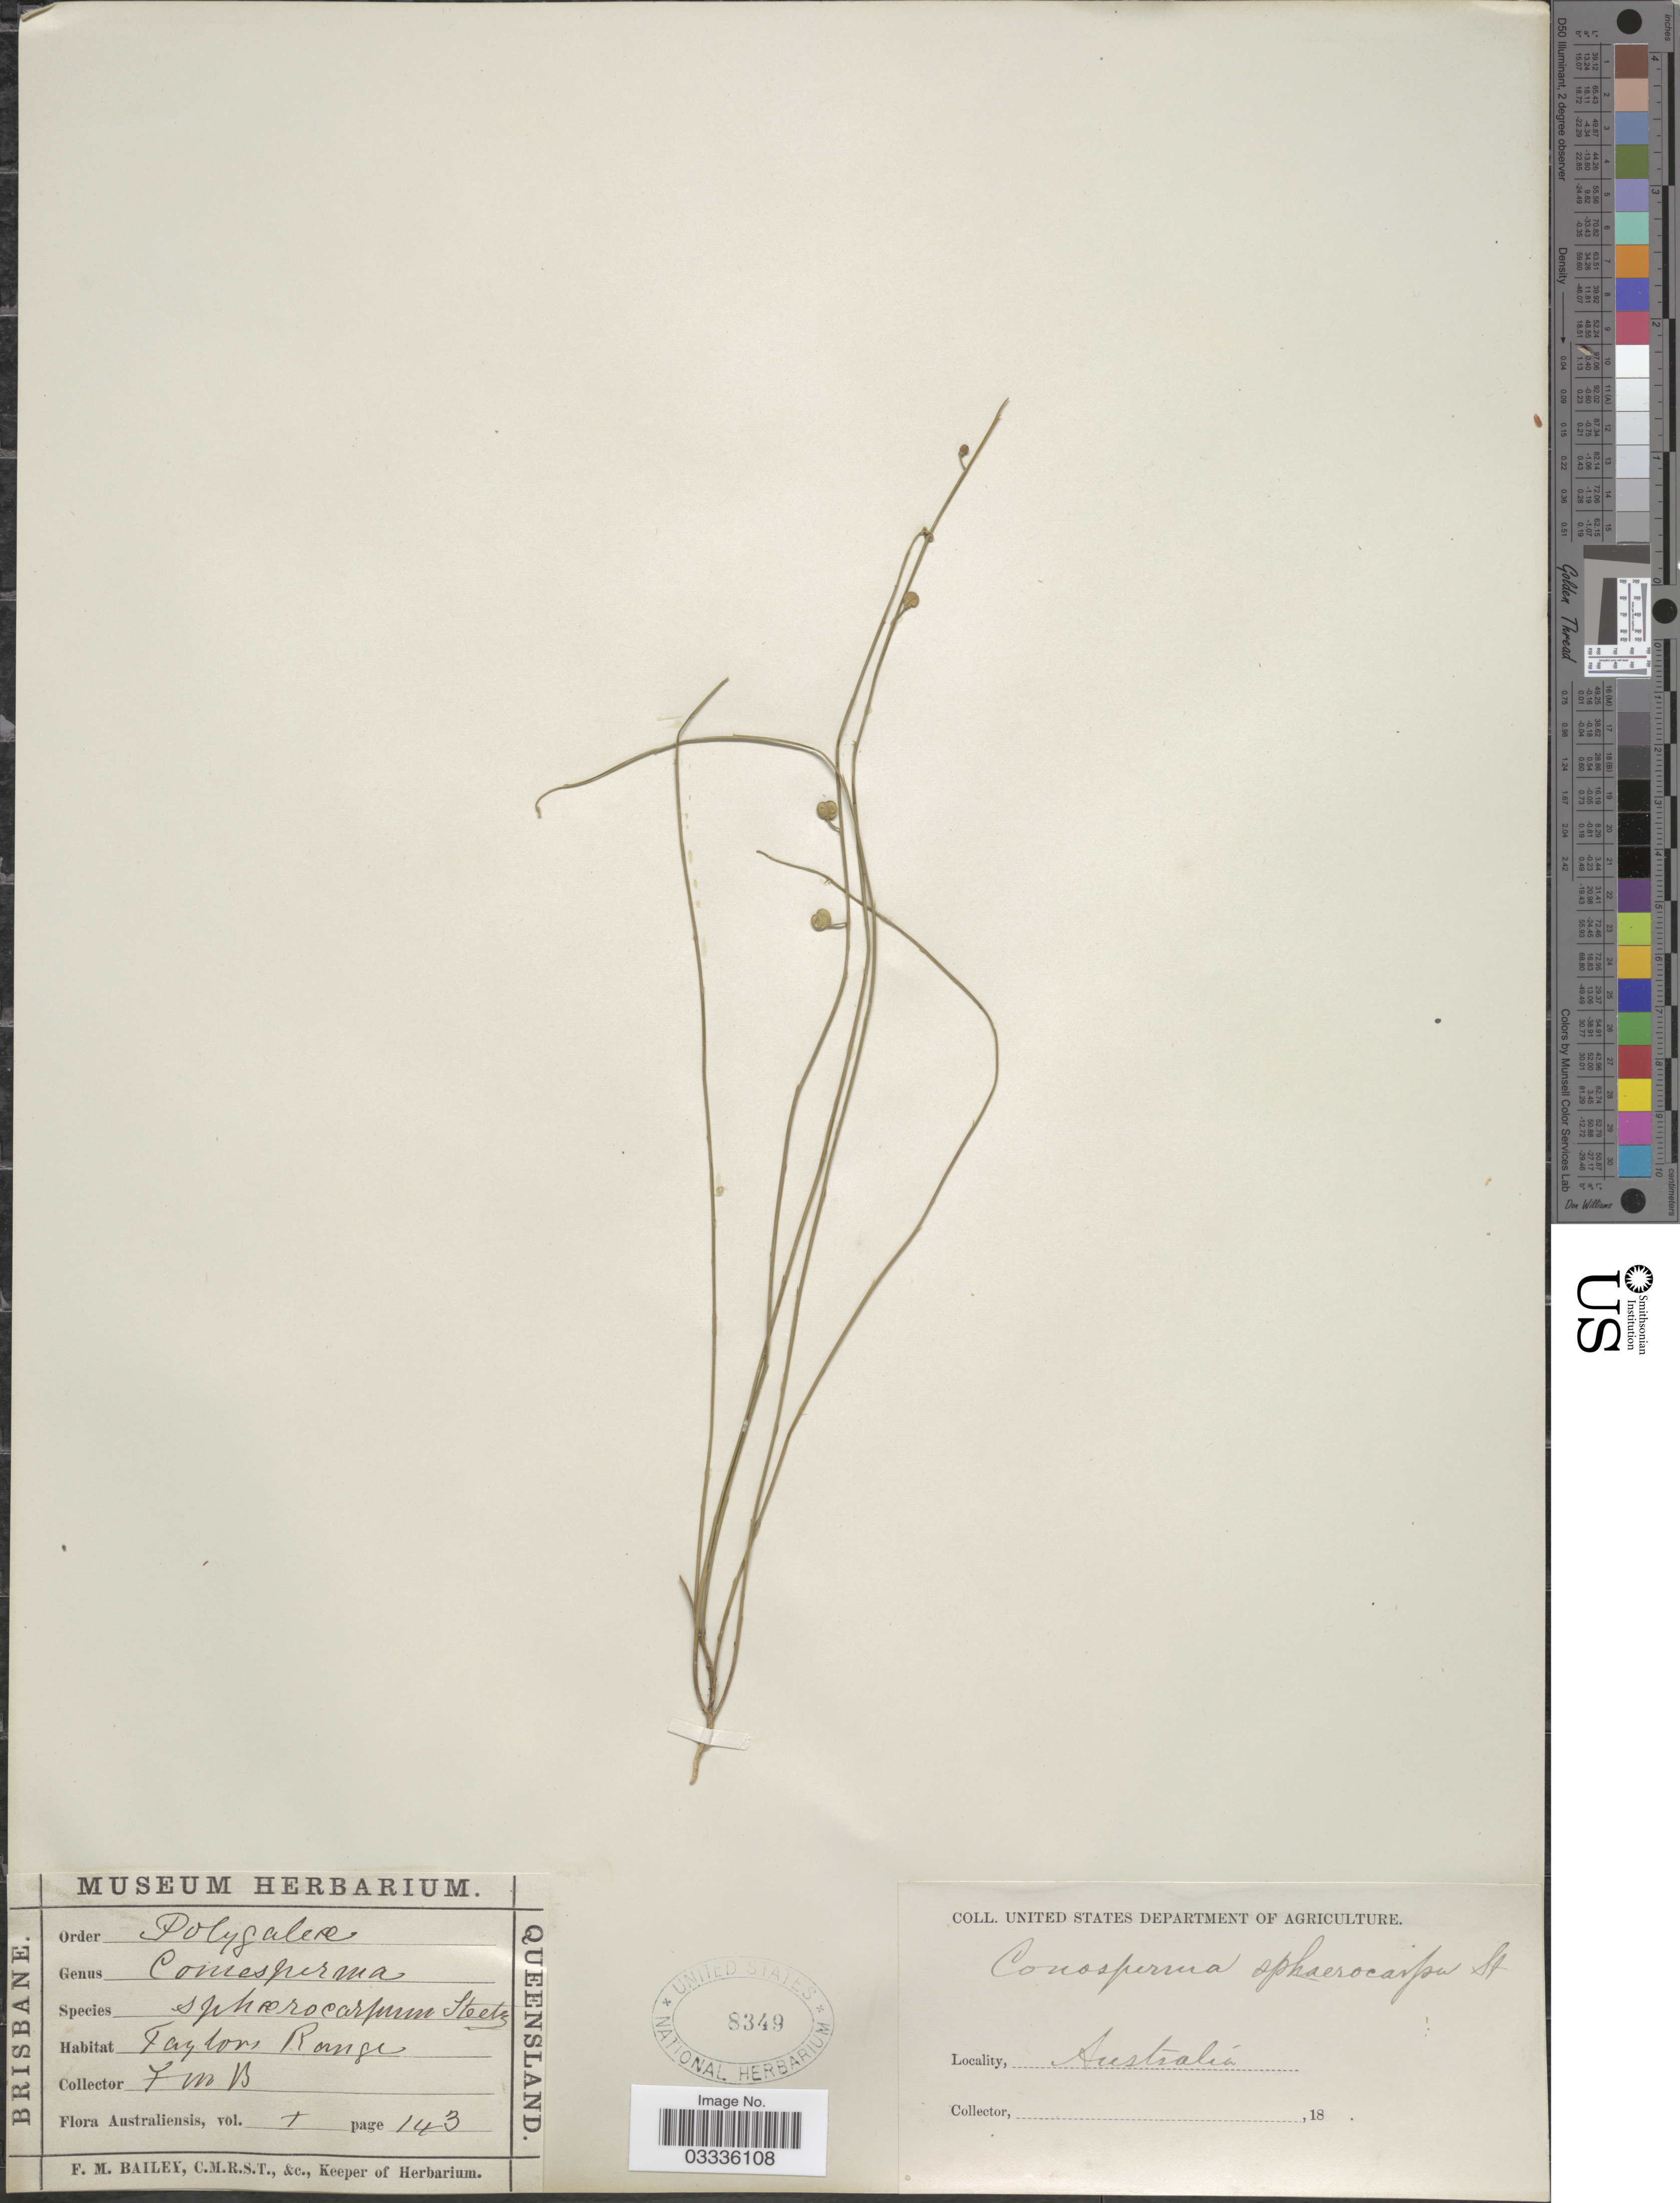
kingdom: Plantae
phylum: Tracheophyta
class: Magnoliopsida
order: Fabales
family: Polygalaceae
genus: Comesperma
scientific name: Comesperma sphaerocarpum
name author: Steetz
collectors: F. M. Bailey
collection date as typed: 18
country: Australia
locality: Taylor Range.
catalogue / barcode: US 8349